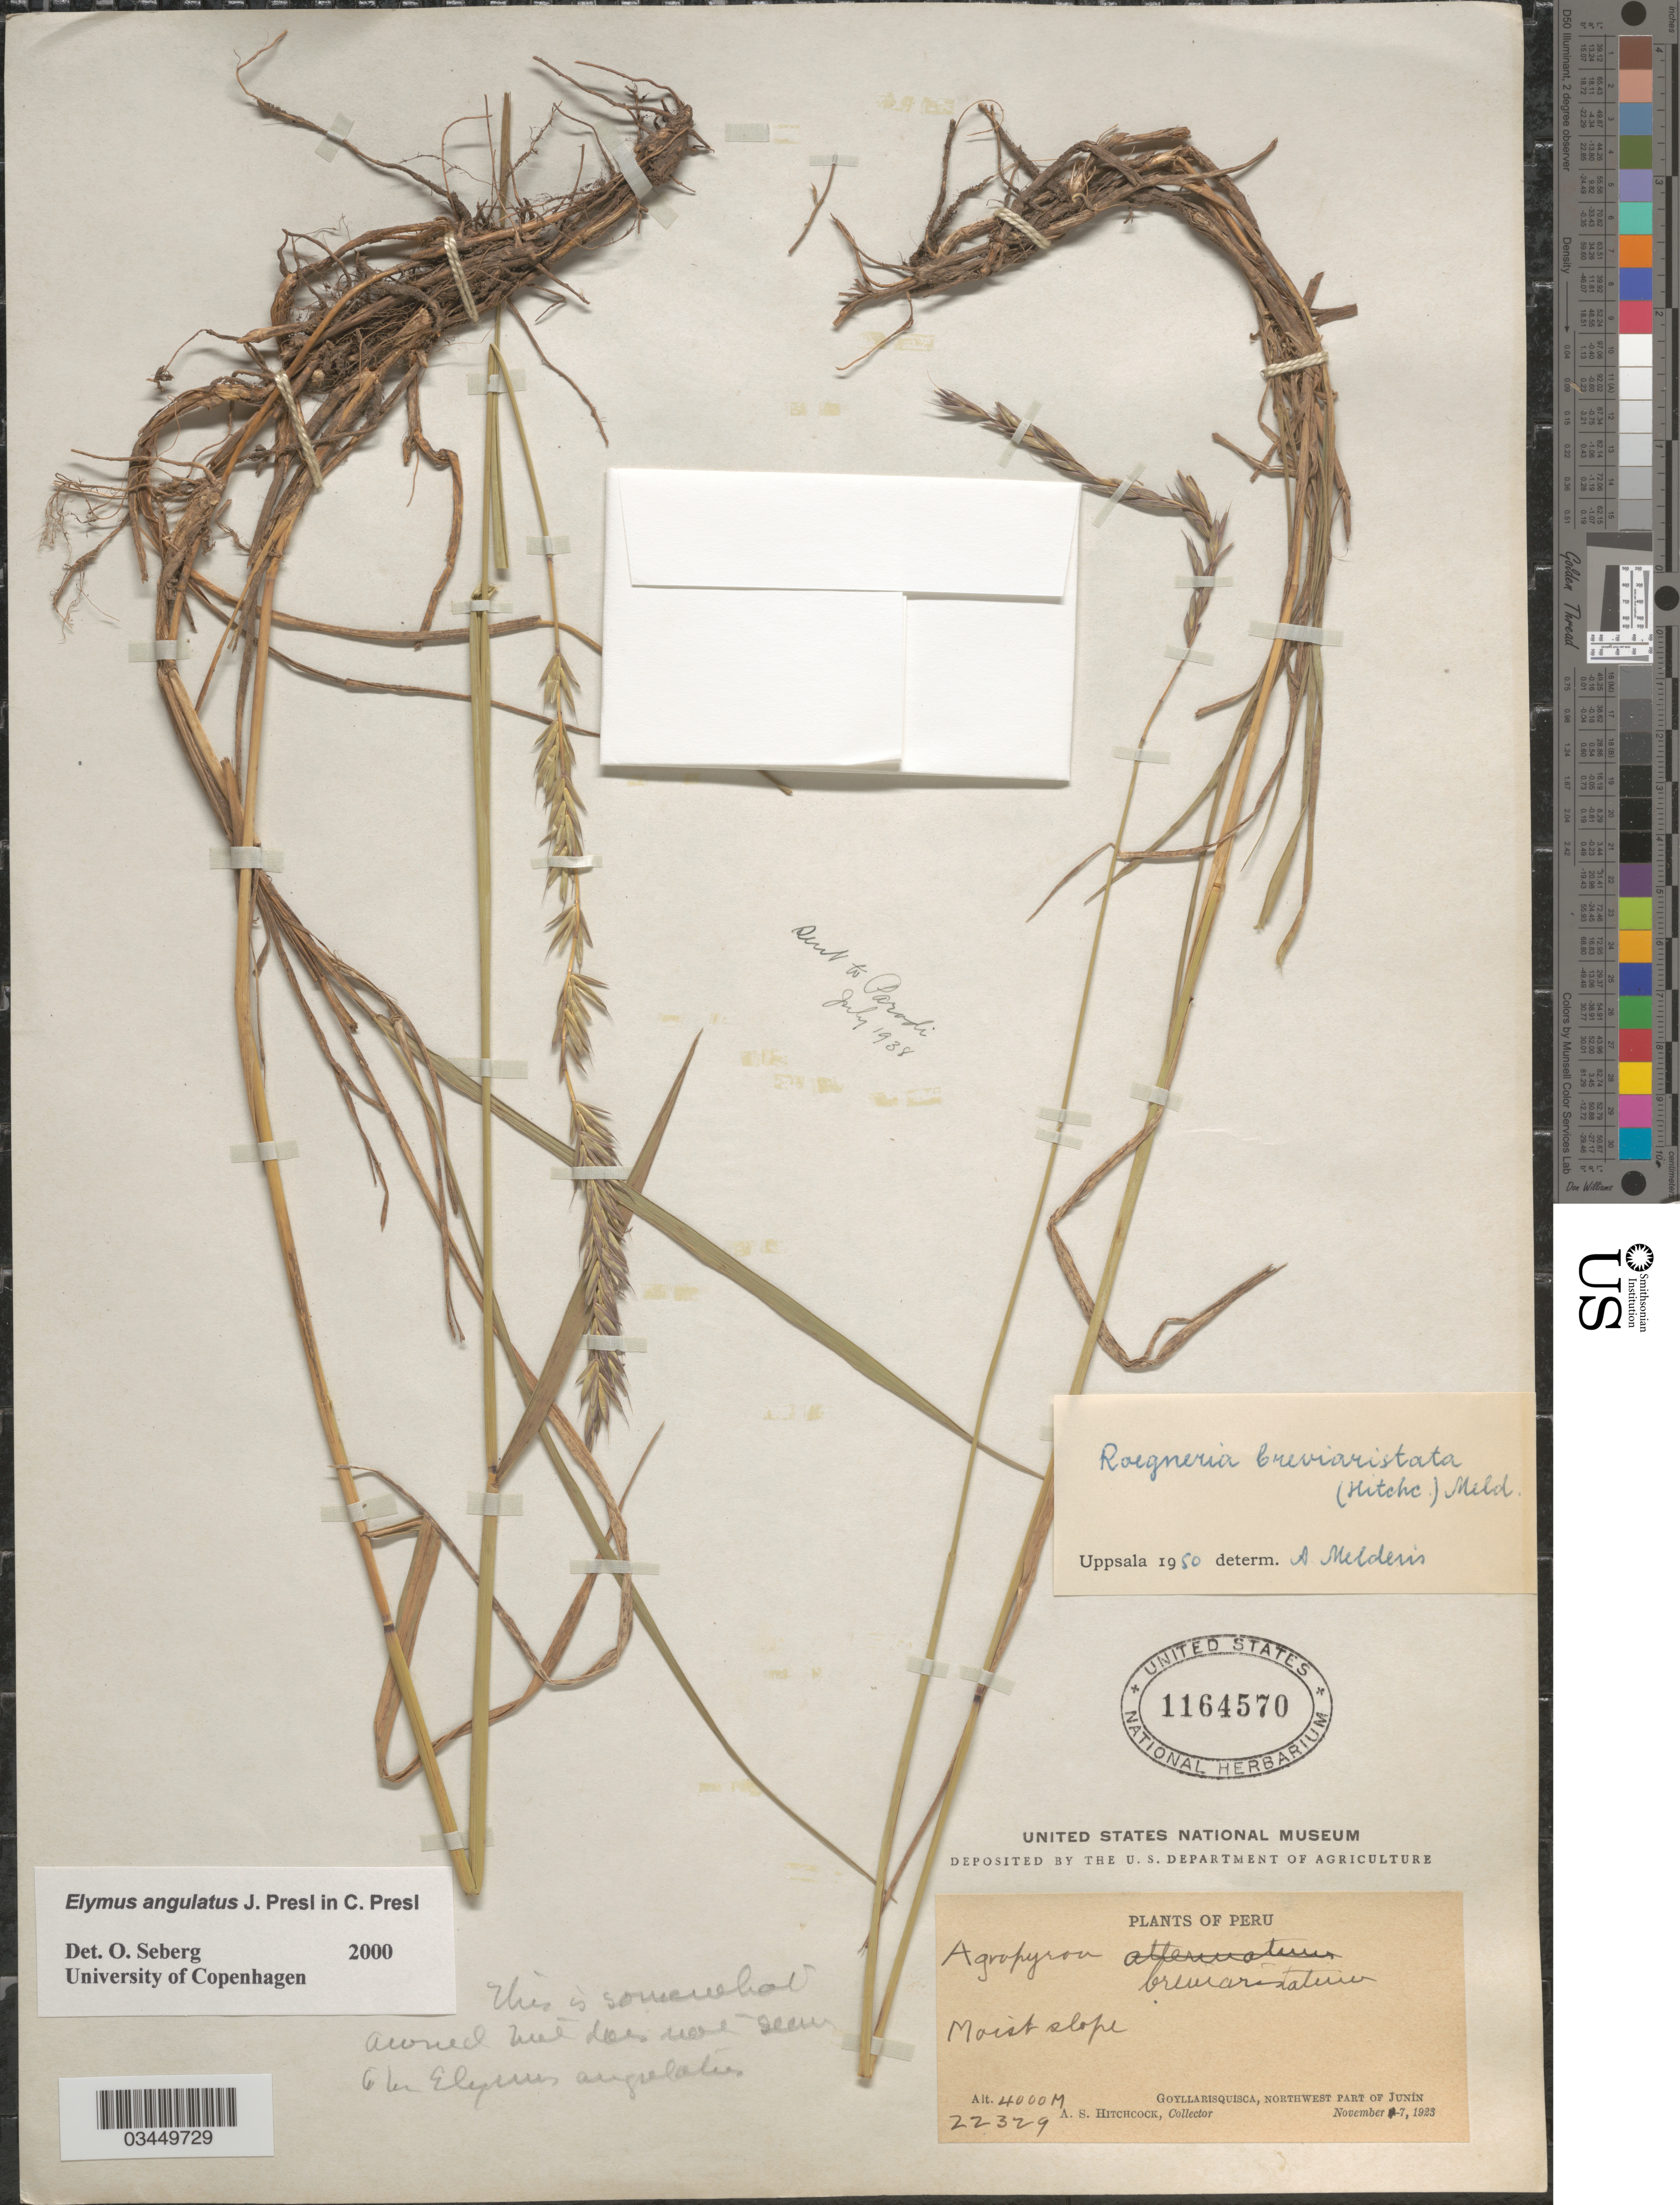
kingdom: Plantae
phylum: Tracheophyta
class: Liliopsida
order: Poales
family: Poaceae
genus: Elymus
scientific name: Elymus angulatus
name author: J. Presl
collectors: A. S. Hitchcock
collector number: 22329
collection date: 1923-11-07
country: Peru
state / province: Junín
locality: Goyllarisquisca, northwest part of Junín.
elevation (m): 4000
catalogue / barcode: US 1164570